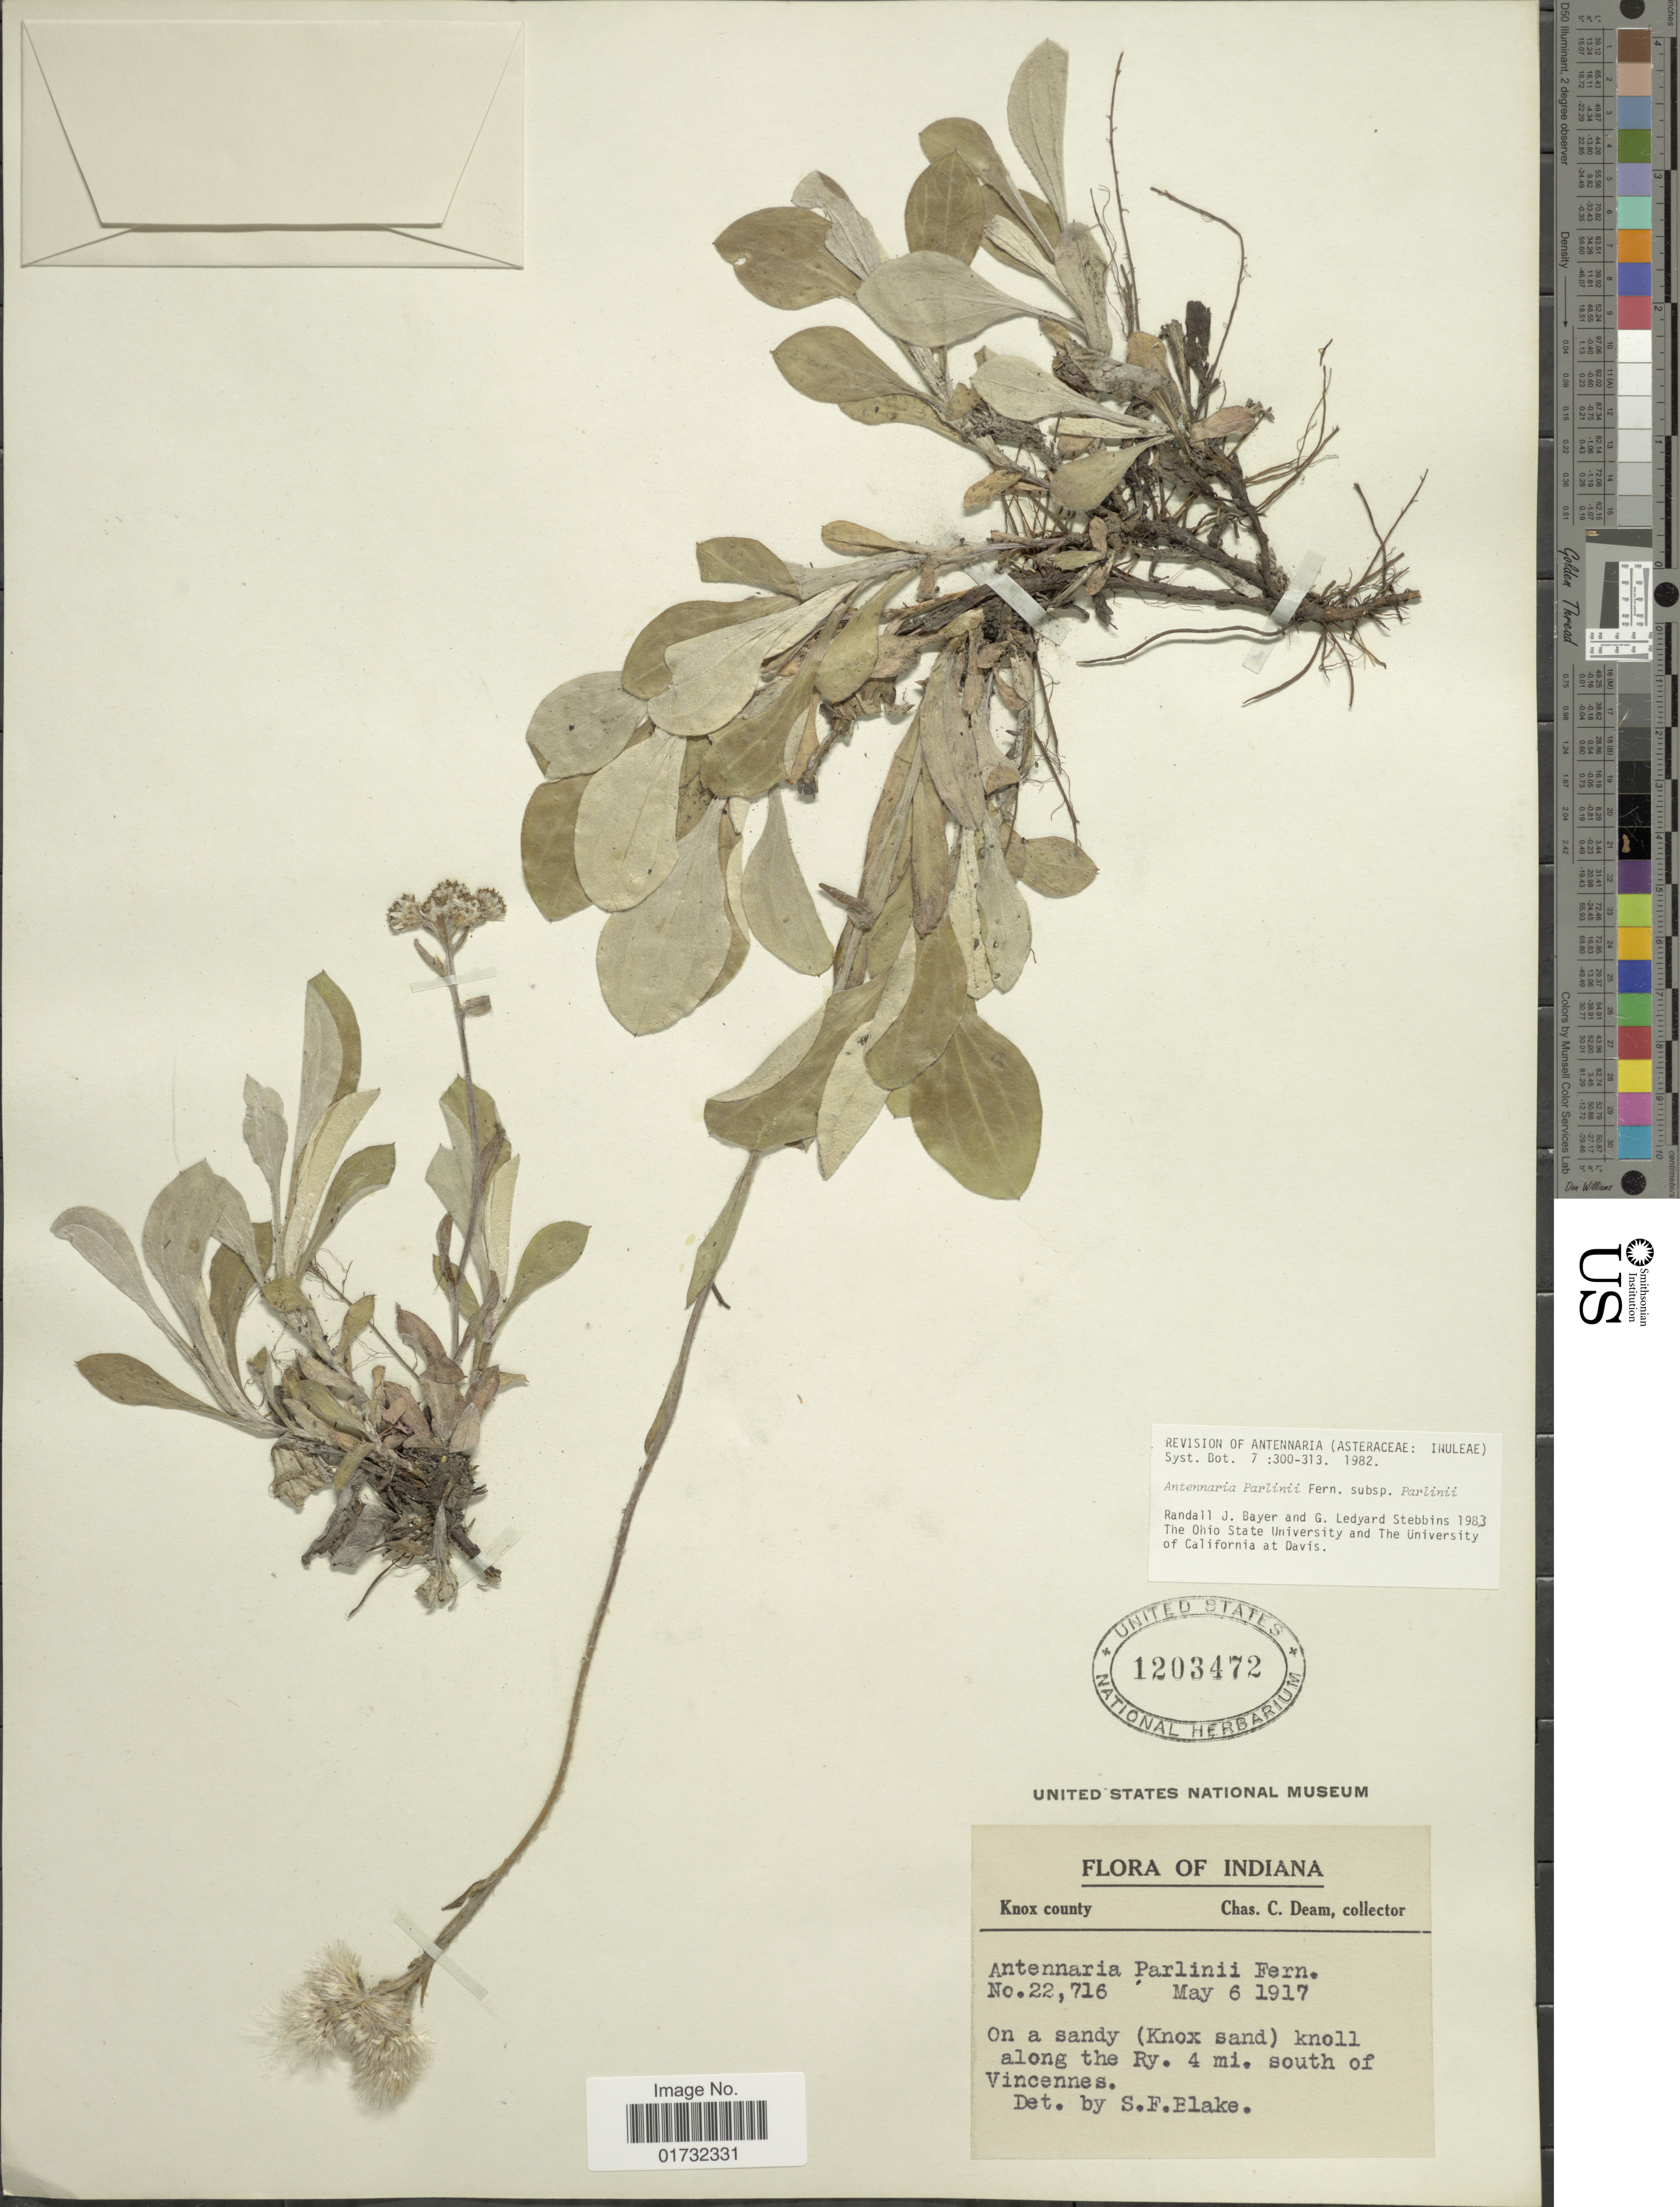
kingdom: Plantae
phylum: Tracheophyta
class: Magnoliopsida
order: Asterales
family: Asteraceae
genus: Antennaria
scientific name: Antennaria parlinii subsp. parlinii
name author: Fernald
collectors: C. C. Deam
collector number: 22716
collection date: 1917-05-06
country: United States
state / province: Indiana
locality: Knox County. along the Ry. 4 mi. south of Vincennes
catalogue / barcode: US 1203472